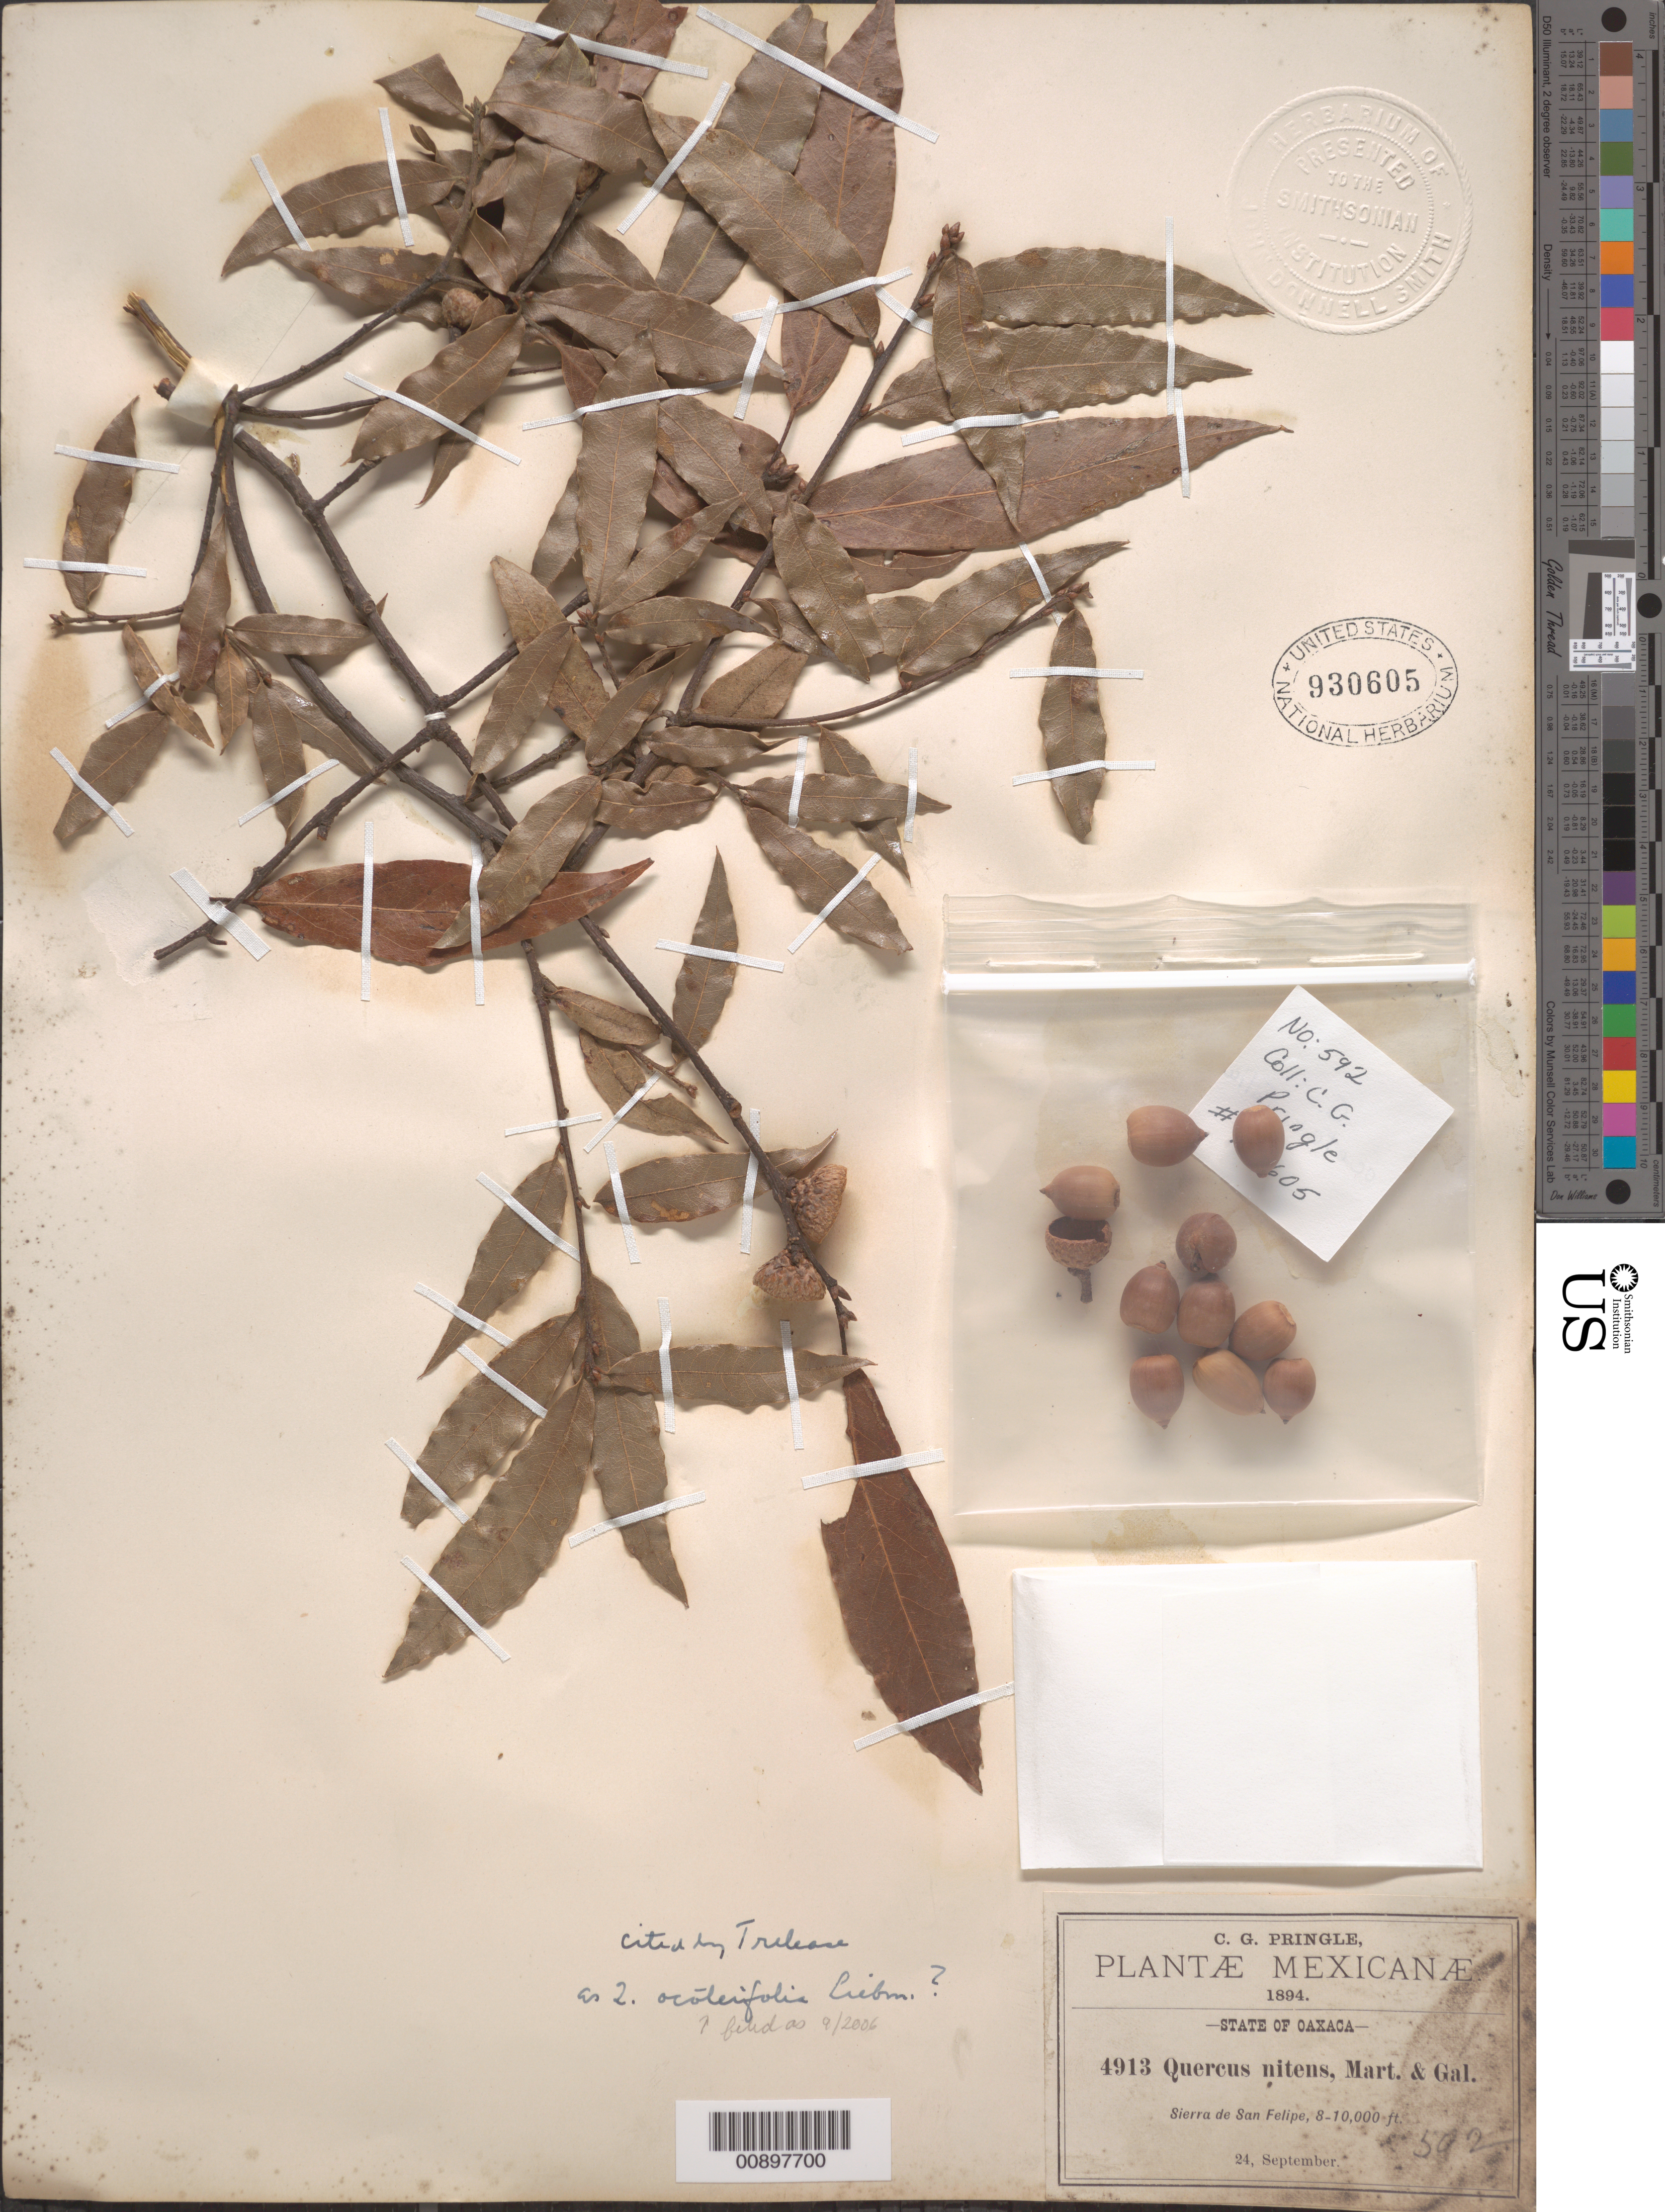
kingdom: Plantae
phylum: Tracheophyta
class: Magnoliopsida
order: Fagales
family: Fagaceae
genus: Quercus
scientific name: Quercus ocoteifolia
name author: Liebm.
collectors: C. G. Pringle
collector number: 4913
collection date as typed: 24 Sep 1894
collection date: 1894-09-24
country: Mexico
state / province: Oaxaca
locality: Sierra de San Felipe. State of Oaxaca.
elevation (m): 2438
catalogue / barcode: US 930605